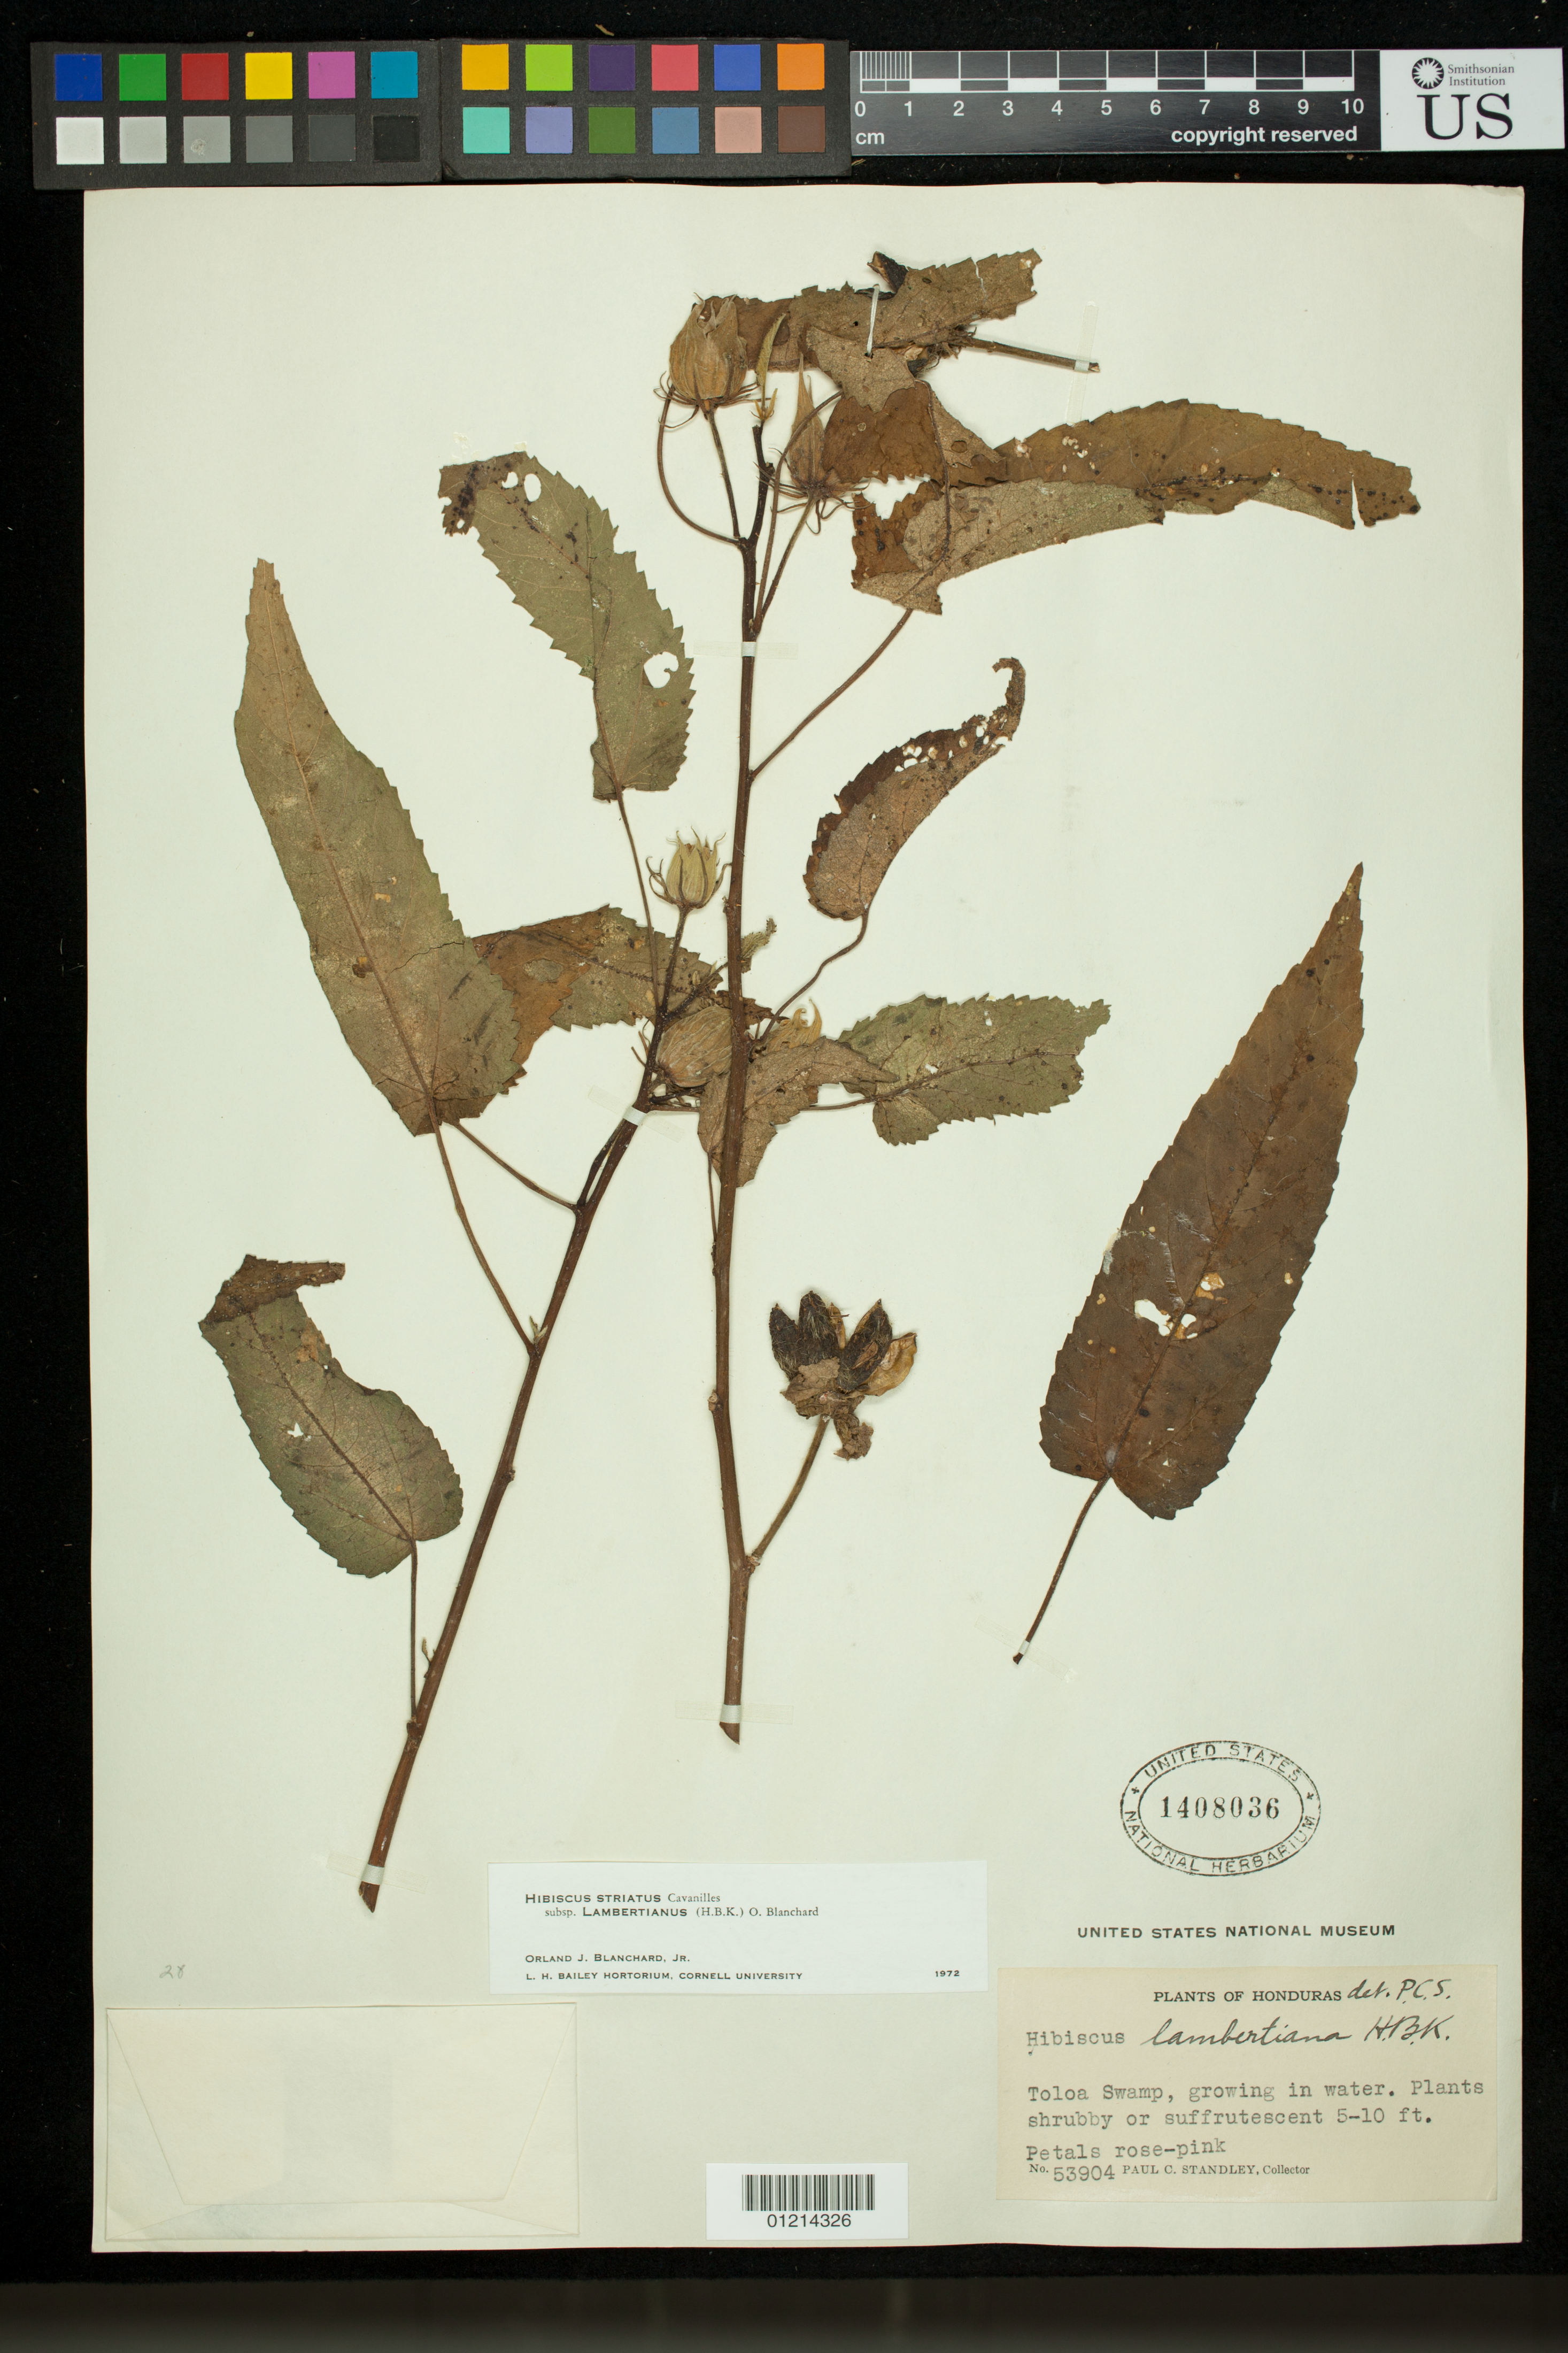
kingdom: Plantae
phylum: Tracheophyta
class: Magnoliopsida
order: Malvales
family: Malvaceae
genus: Hibiscus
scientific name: Hibiscus sabdariffa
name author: L.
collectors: P. C. Standley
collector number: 53904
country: Honduras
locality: Toloa Swamp, growing in water. Plants shrubbery or suffrutescent 5-10 ft.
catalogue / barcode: US 1408036